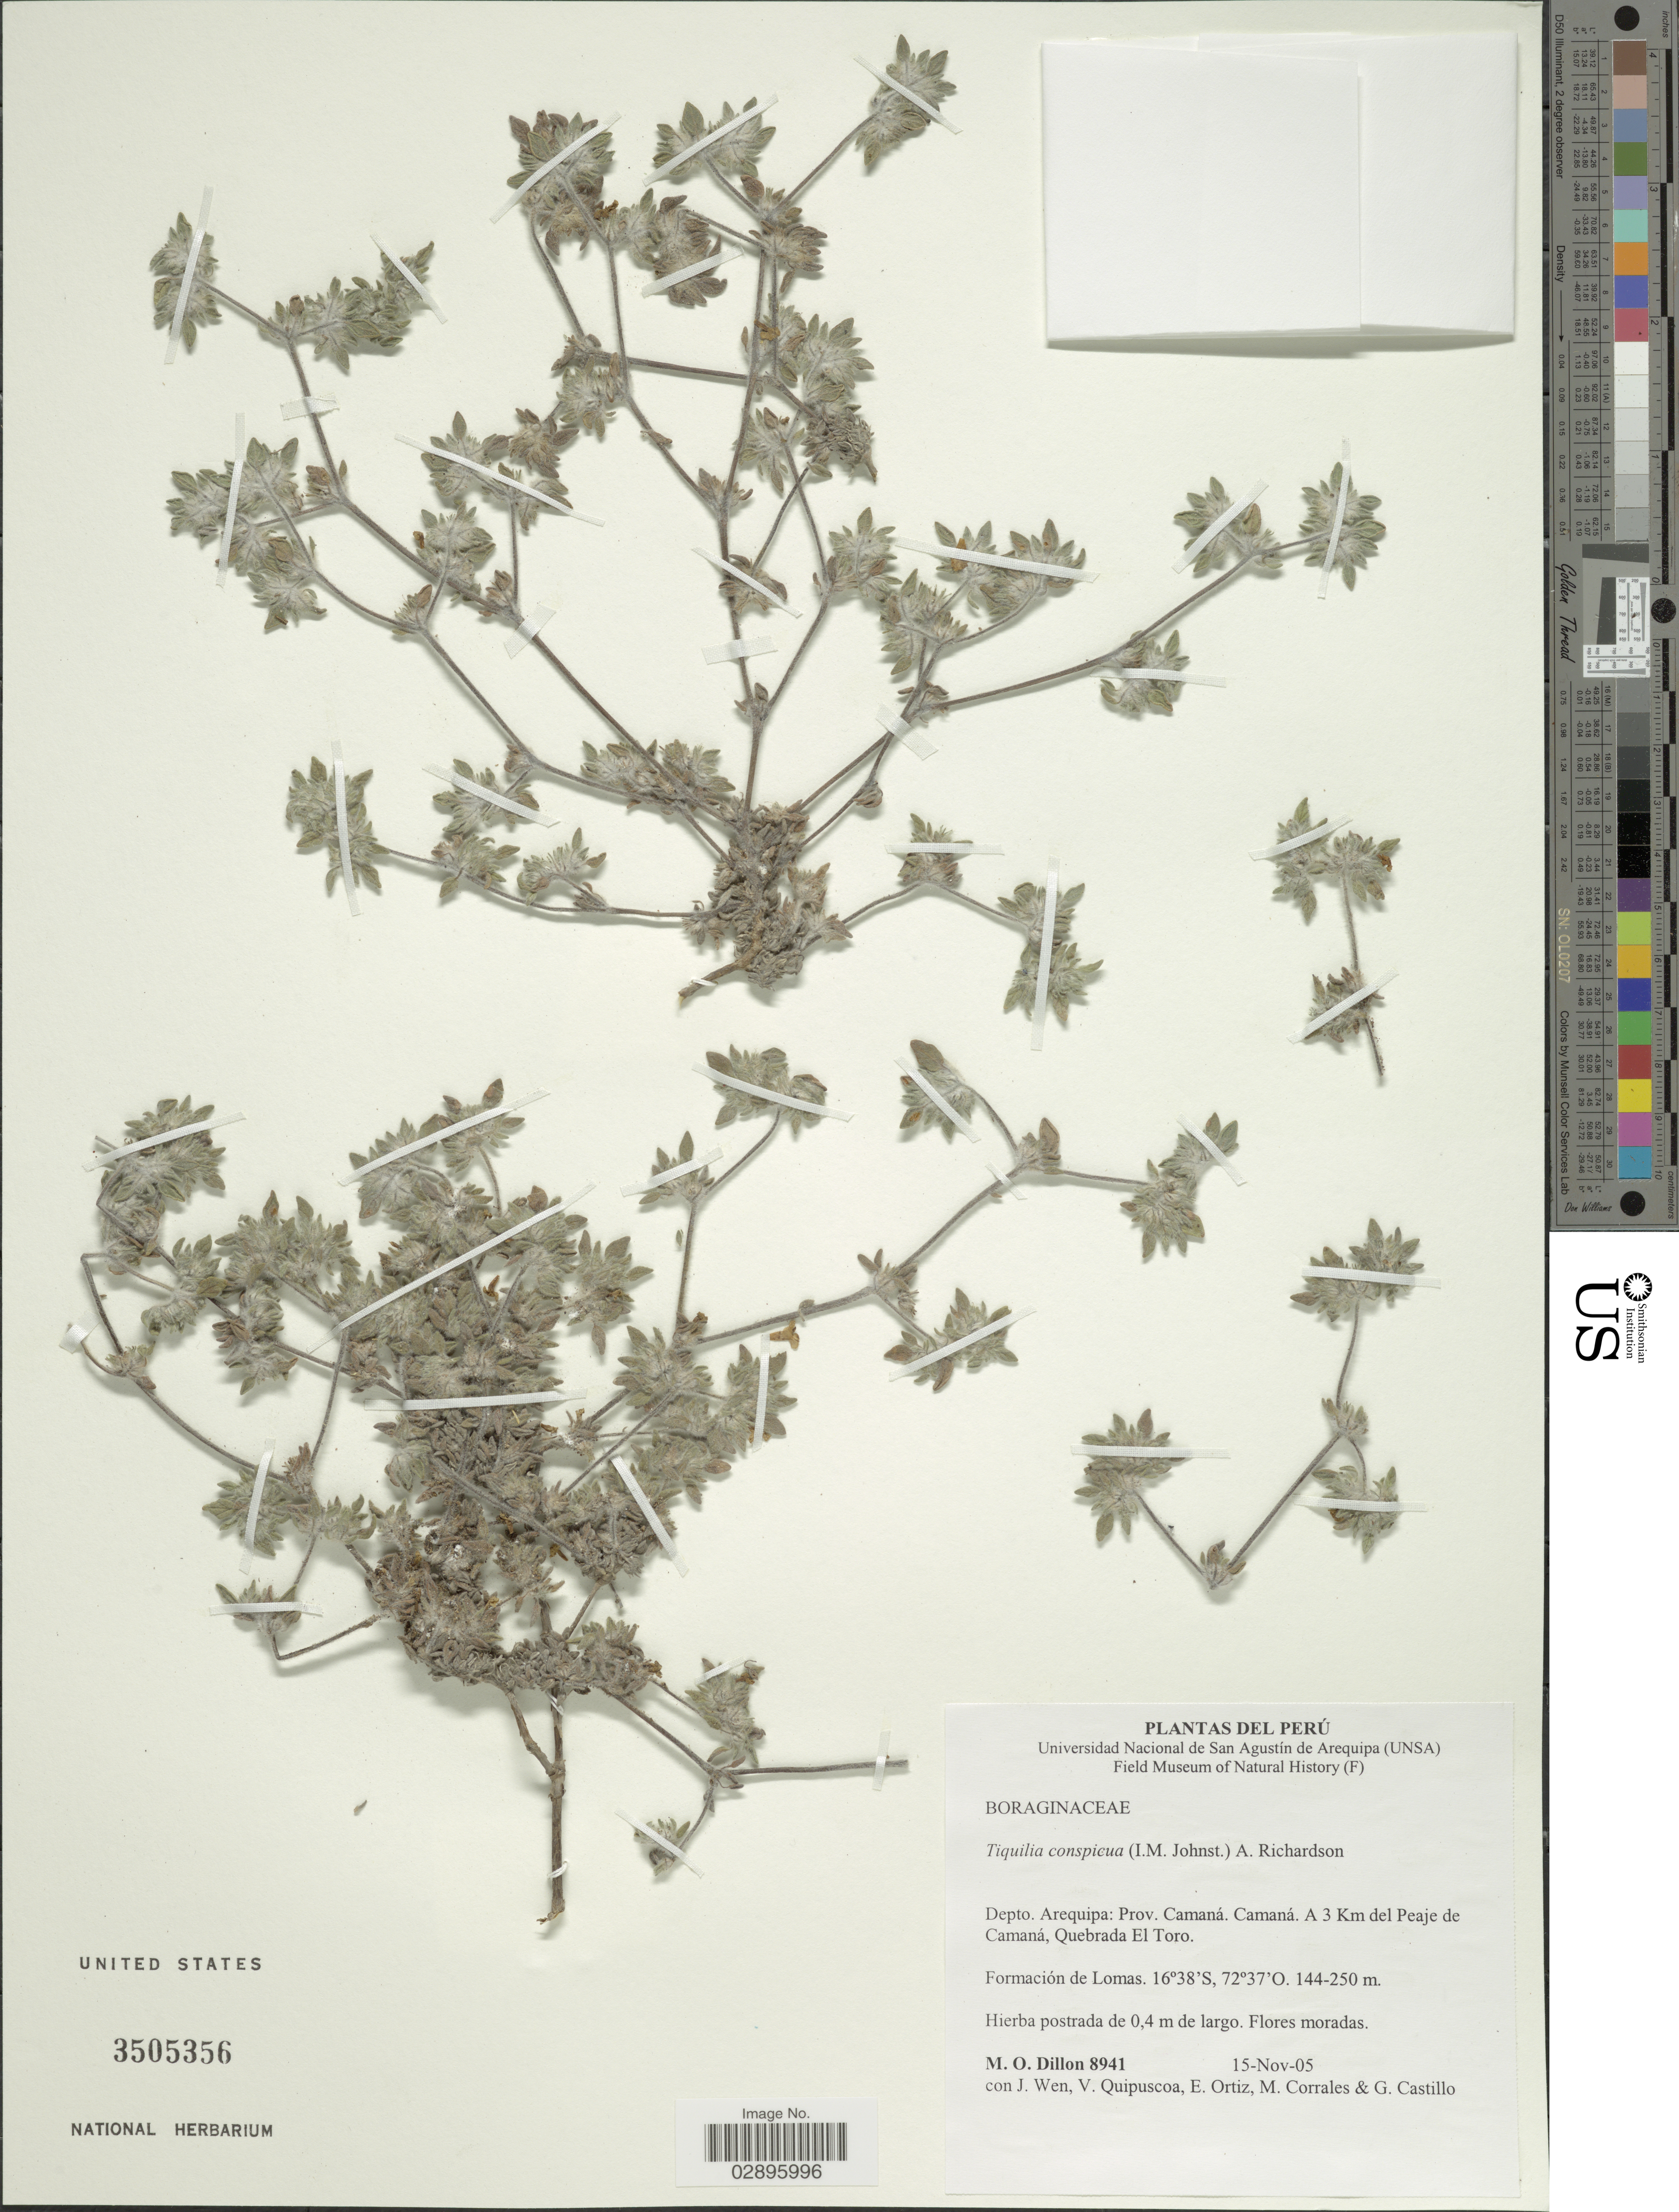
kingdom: Plantae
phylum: Tracheophyta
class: Magnoliopsida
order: Boraginales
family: Ehretiaceae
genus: Tiquilia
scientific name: Tiquilia conspicua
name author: (I.M. Johnst.) A.T. Richardson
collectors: M. O. Dillon, J. Wen, V. Quipuscoa, E. Ortiz & et al.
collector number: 8941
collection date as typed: Transcribed d/m/y: 15/11/5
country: Peru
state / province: Arequipa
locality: Depto. Arequipa: Prov. Camaná. Camaná. A 3 Km del Peaje de Camaná, Quebrada El Toro.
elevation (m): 144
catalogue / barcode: US 3505356